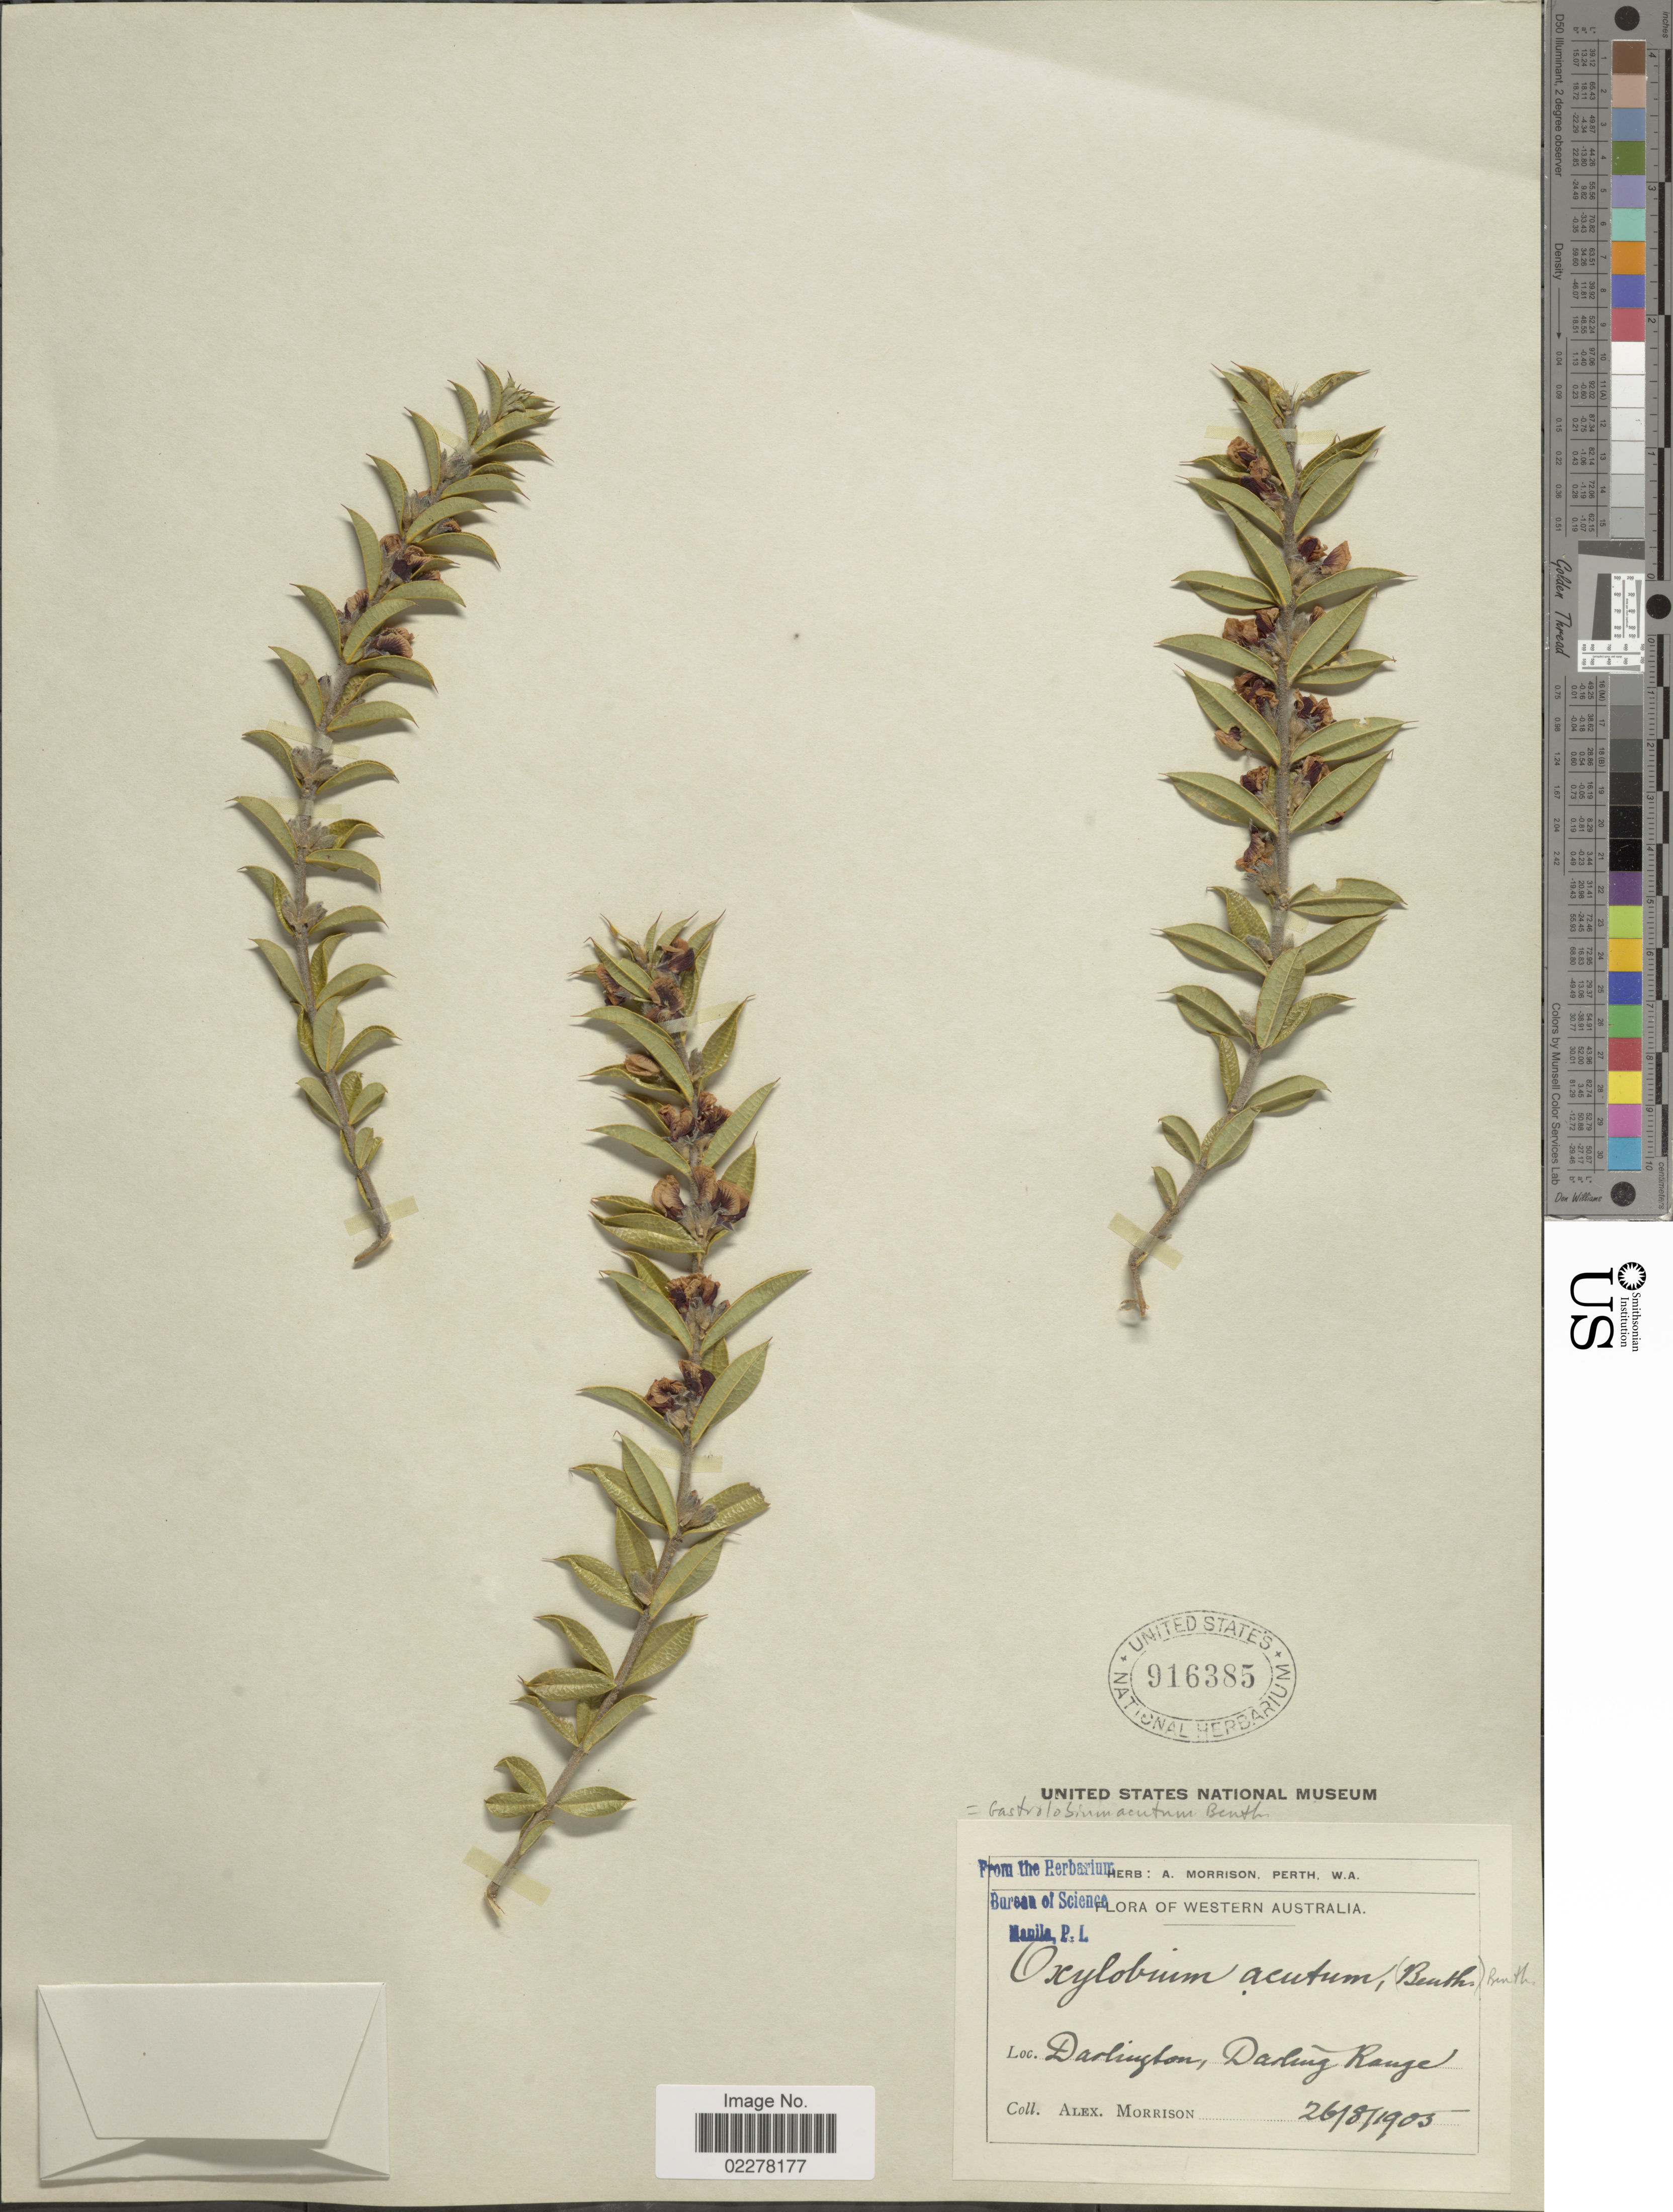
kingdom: Plantae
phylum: Tracheophyta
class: Magnoliopsida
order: Fabales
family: Fabaceae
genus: Gastrolobium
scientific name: Gastrolobium acutum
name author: Benth.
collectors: A. Morrison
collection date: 1903-08-26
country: Australia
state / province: Western Australia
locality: Darlington, Darling Range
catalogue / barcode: US 916385